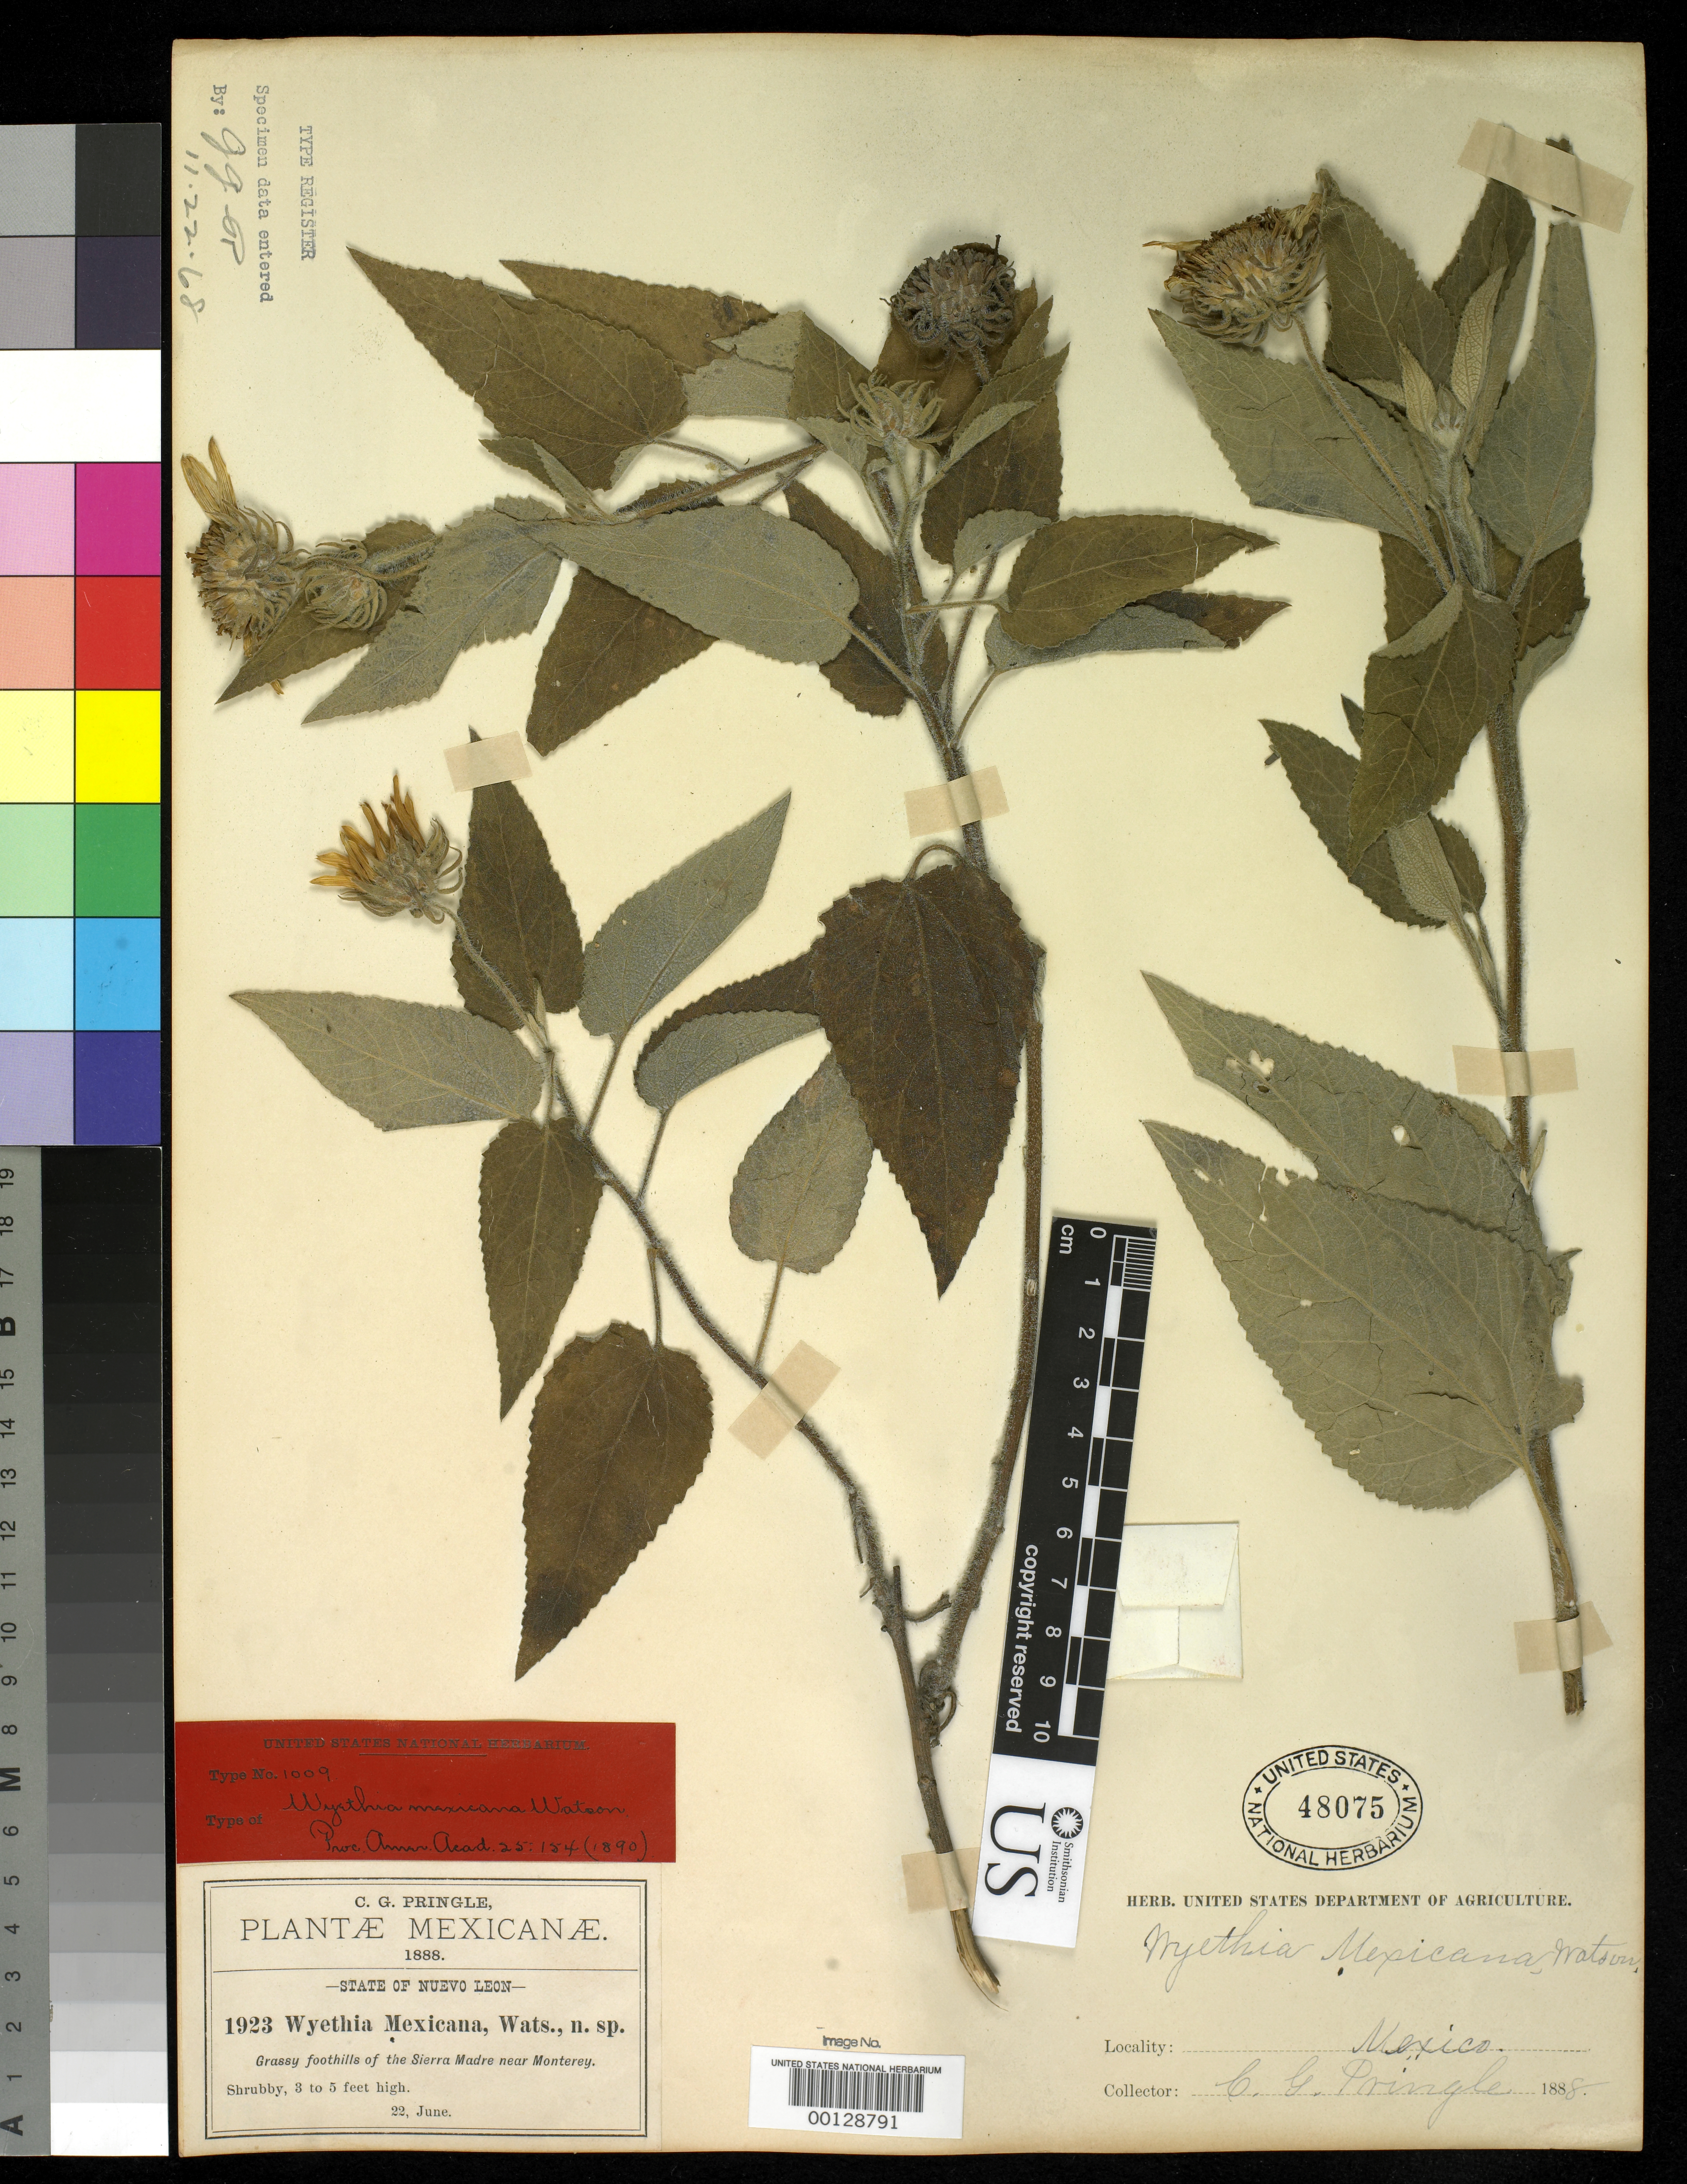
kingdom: Plantae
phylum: Tracheophyta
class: Magnoliopsida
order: Asterales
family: Asteraceae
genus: Wyethia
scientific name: Wyethia mexicana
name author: S. Watson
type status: Type Collection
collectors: C. G. Pringle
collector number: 1923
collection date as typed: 22 Jun 1888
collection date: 1888-06-22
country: Mexico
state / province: Nuevo León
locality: Monterrey.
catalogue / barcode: US 48075